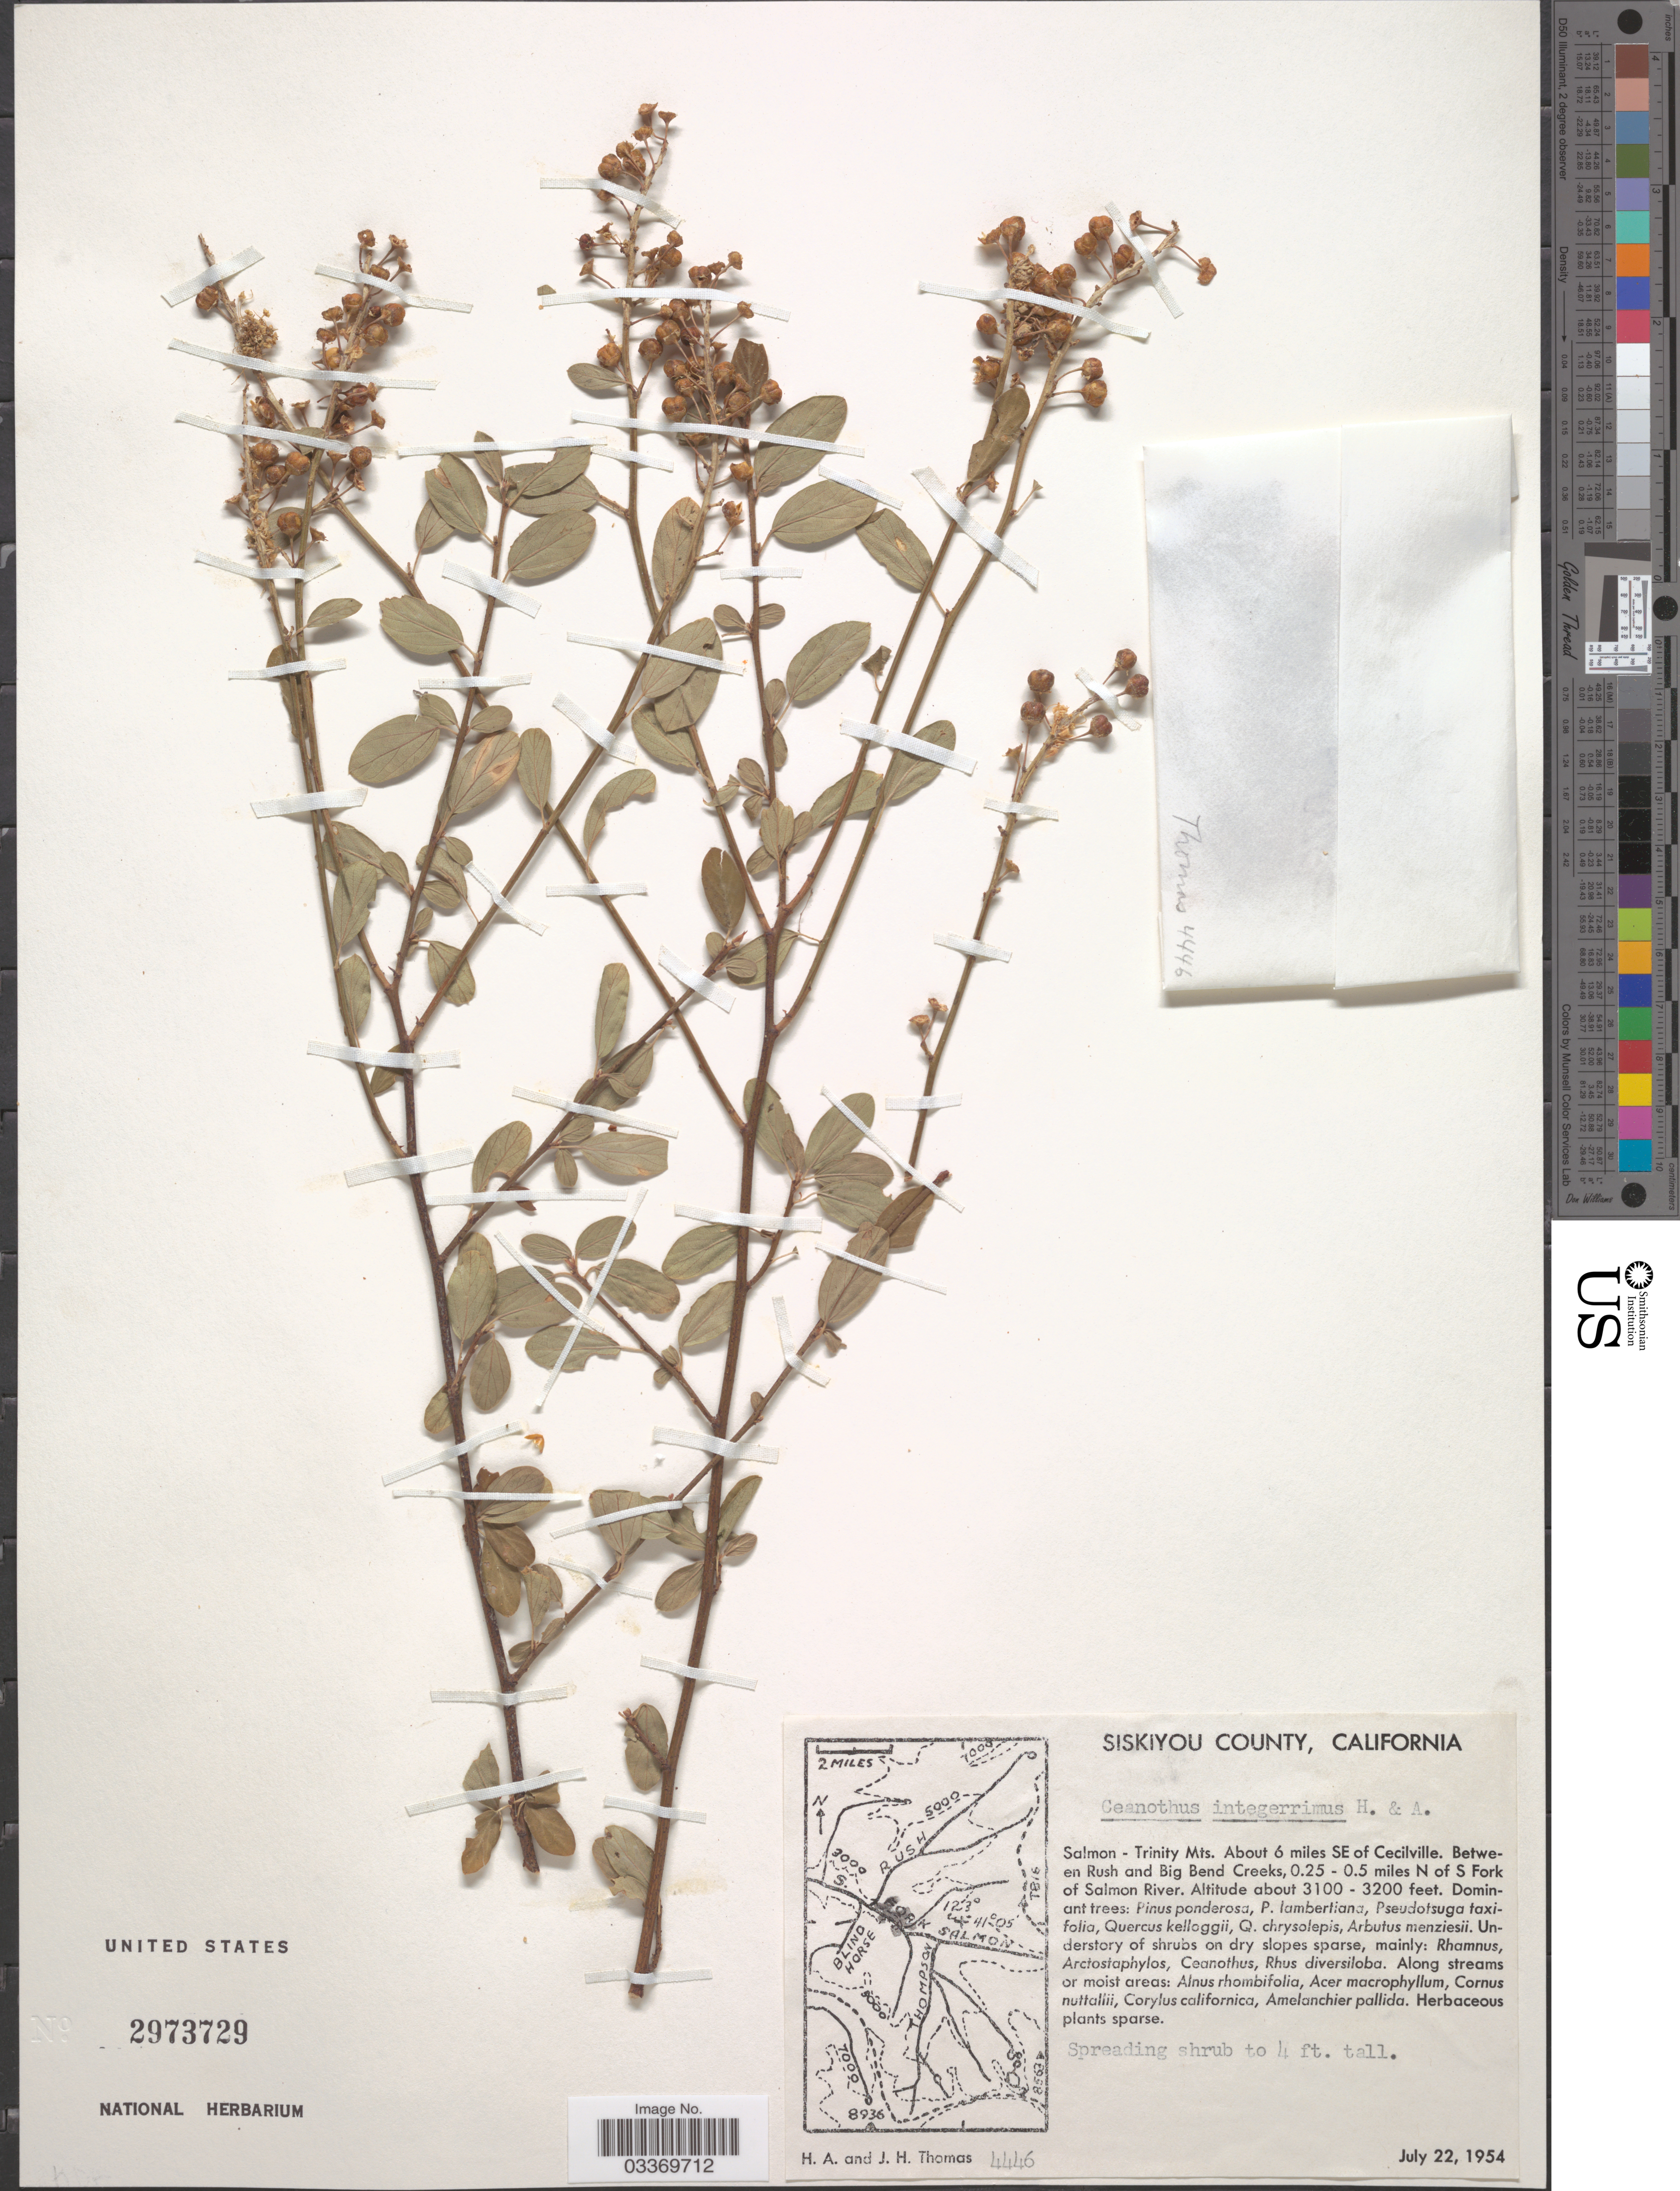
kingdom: Plantae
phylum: Tracheophyta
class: Magnoliopsida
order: Rosales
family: Rhamnaceae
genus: Ceanothus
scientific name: Ceanothus integerrimus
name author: Hook. & Arn.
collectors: H. Thomas & J. H. Thomas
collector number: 4446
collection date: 1954-07-22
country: United States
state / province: California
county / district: Siskiyou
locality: Siskiyou County. Salmon - Trinity Mts. about 6 miles SE of Cecilville. Between Rush and Big Bend Creeks, 0.25 - 0.5 miles N of S Fork of Salmon River.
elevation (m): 945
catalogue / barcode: US 2973729